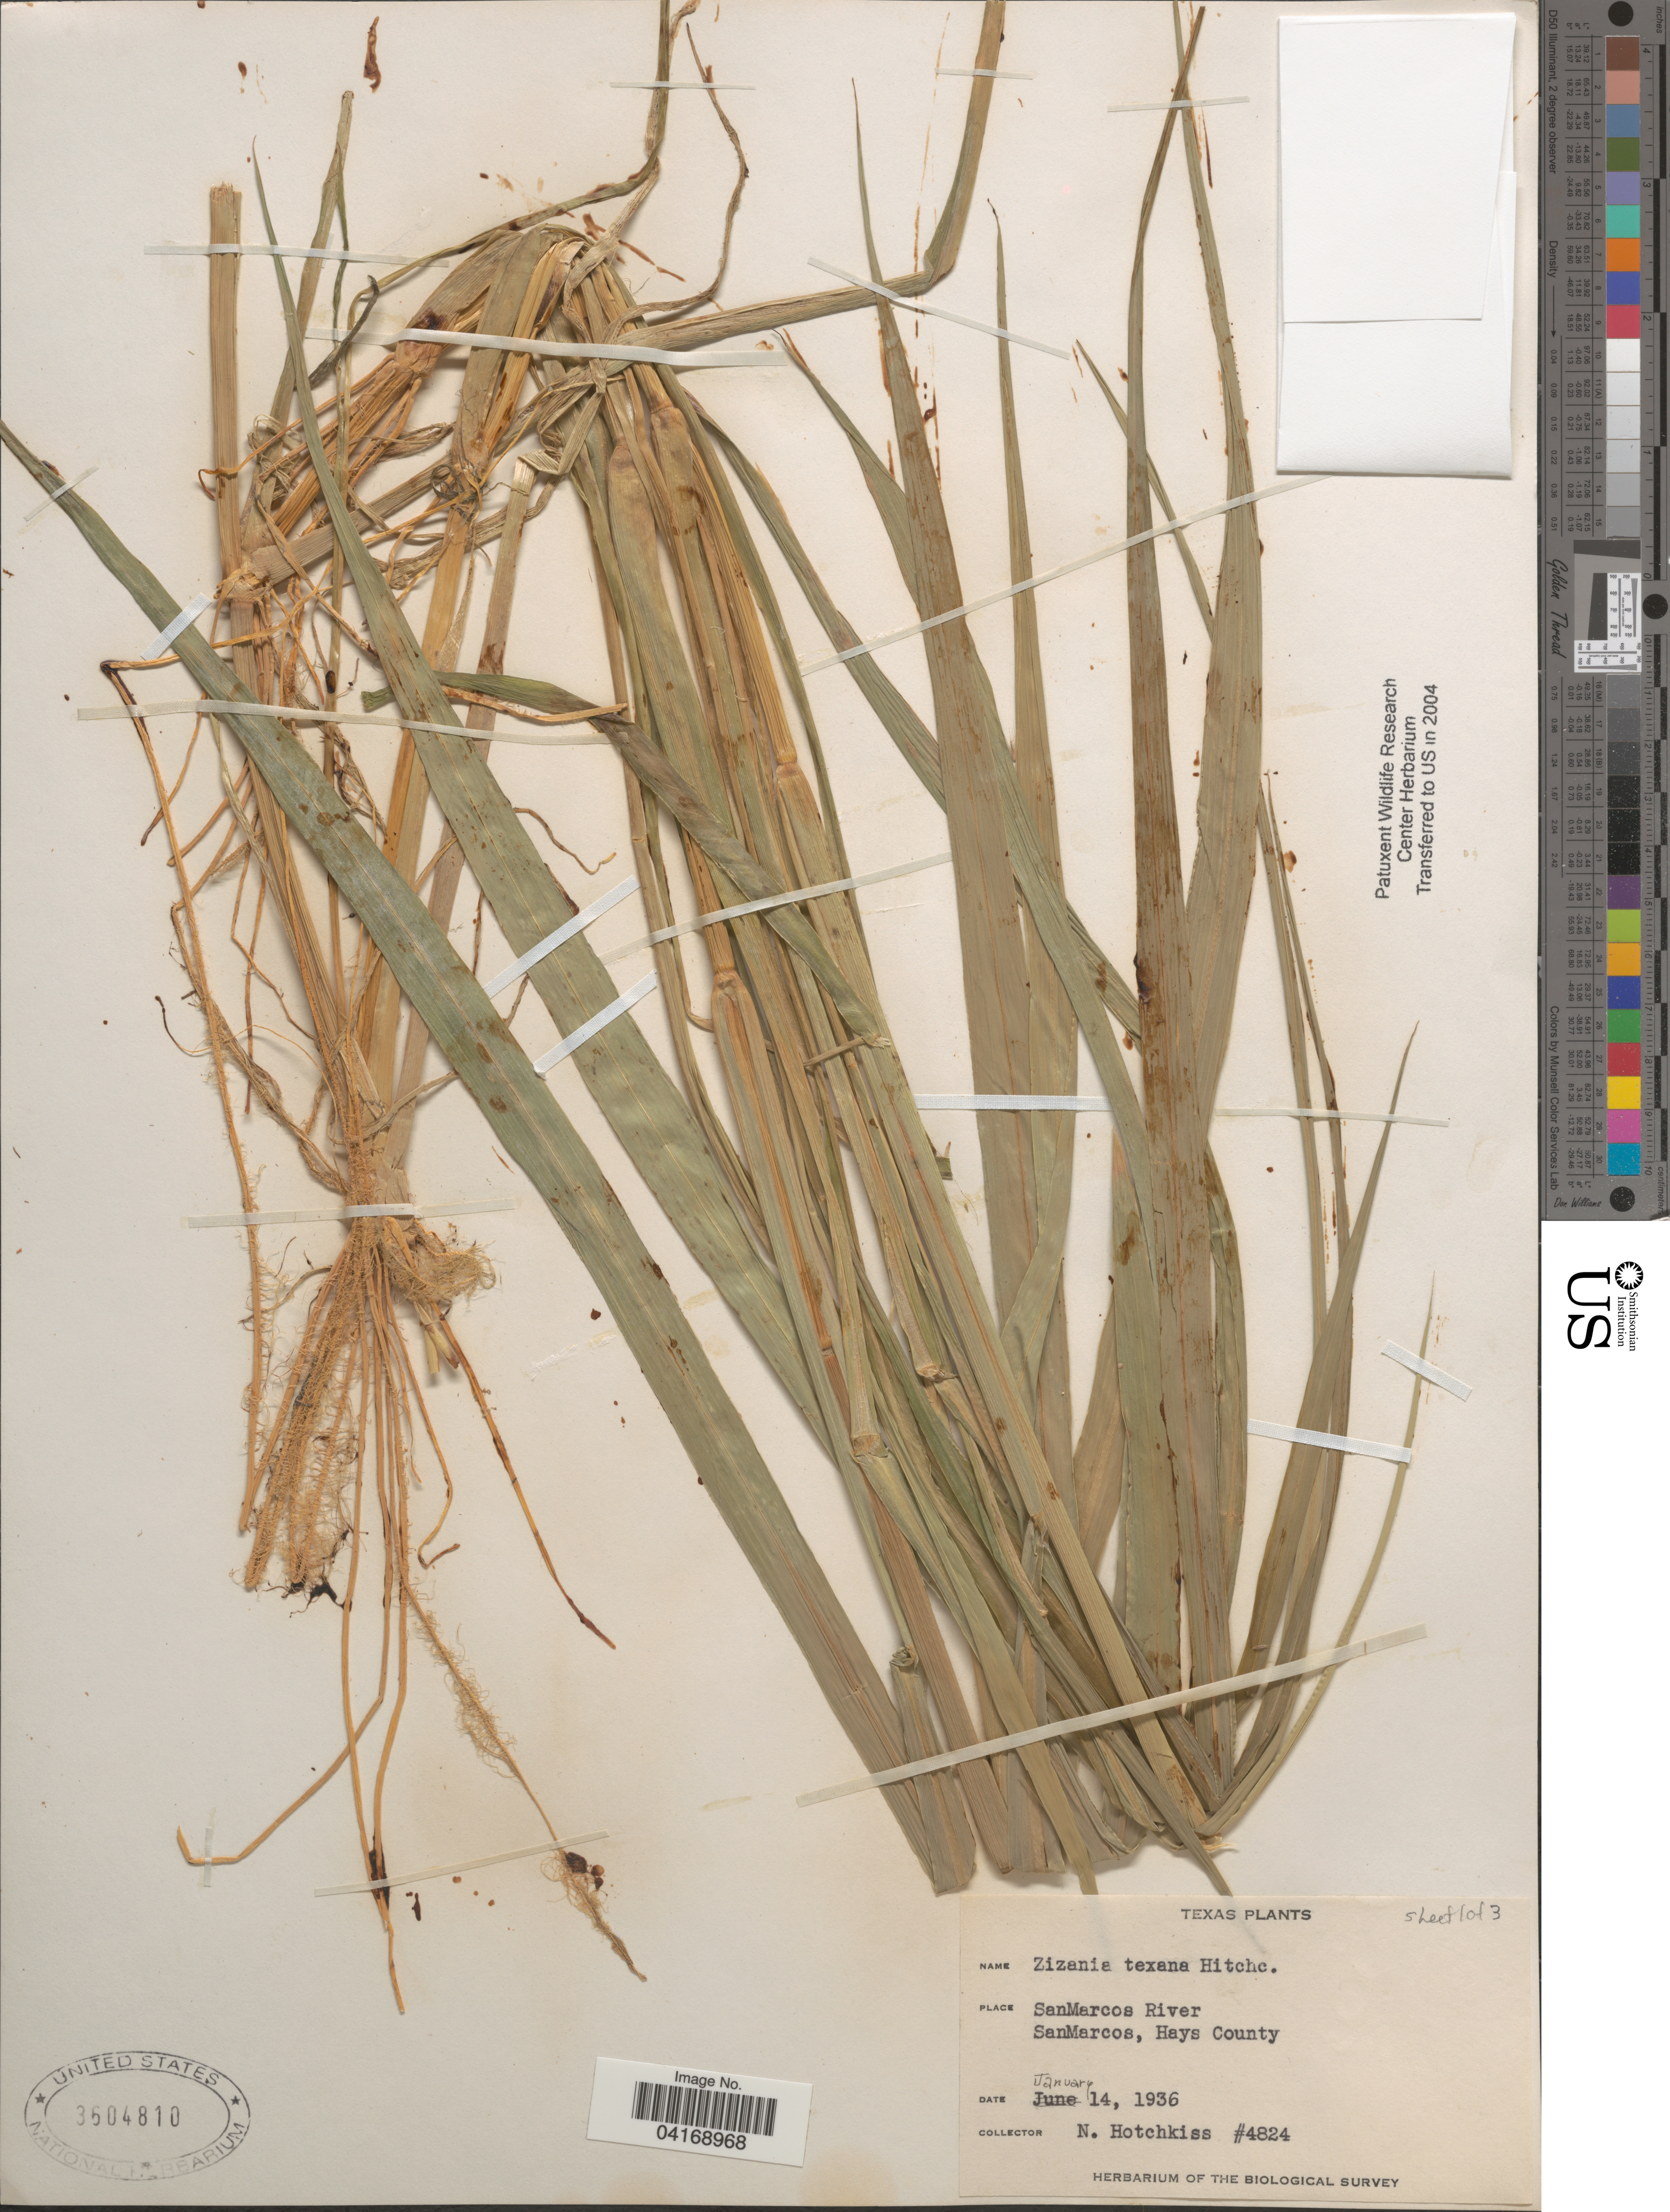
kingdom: Plantae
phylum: Tracheophyta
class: Liliopsida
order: Poales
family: Poaceae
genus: Zizania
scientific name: Zizania texana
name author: Hitchc.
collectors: N. Hotchkiss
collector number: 4824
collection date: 1936-01-14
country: United States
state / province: Texas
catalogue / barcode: US 3604810